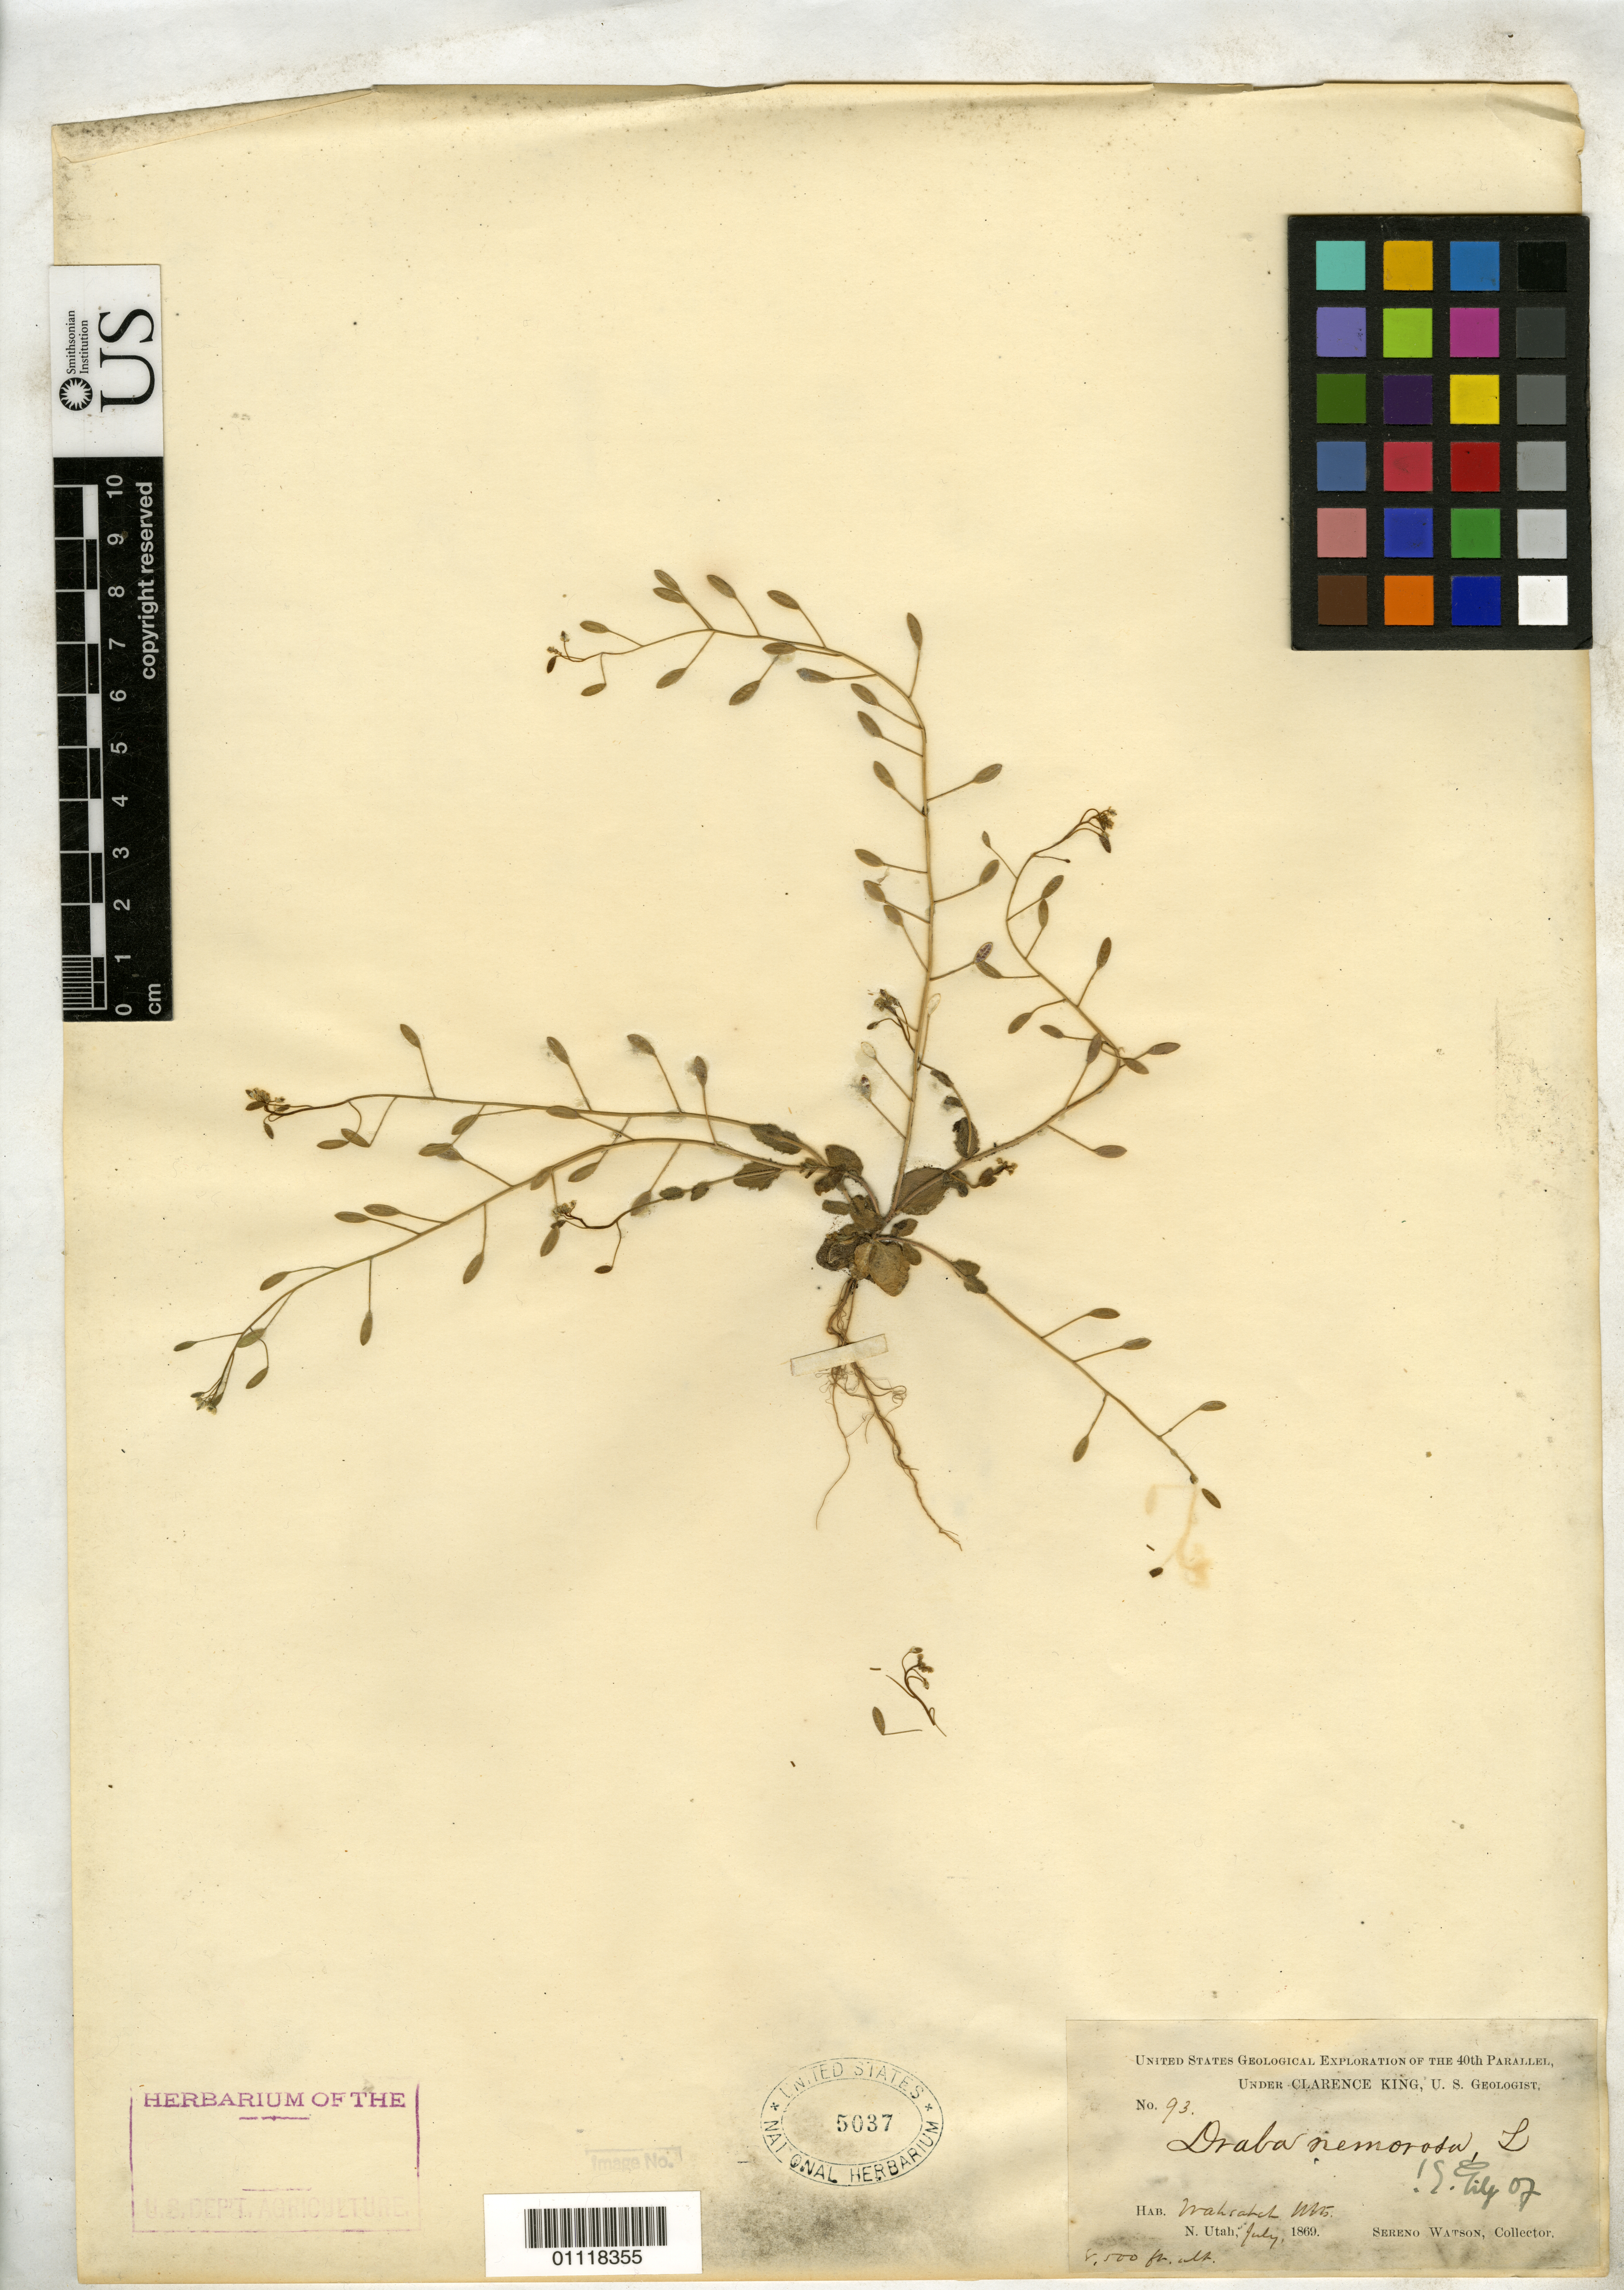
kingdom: Plantae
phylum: Tracheophyta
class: Magnoliopsida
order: Brassicales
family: Brassicaceae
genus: Draba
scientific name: Draba nemorosa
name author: L.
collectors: S. Watson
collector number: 93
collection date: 1869-07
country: United States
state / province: Utah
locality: Wahsatch Mts.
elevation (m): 2591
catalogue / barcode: US 5037